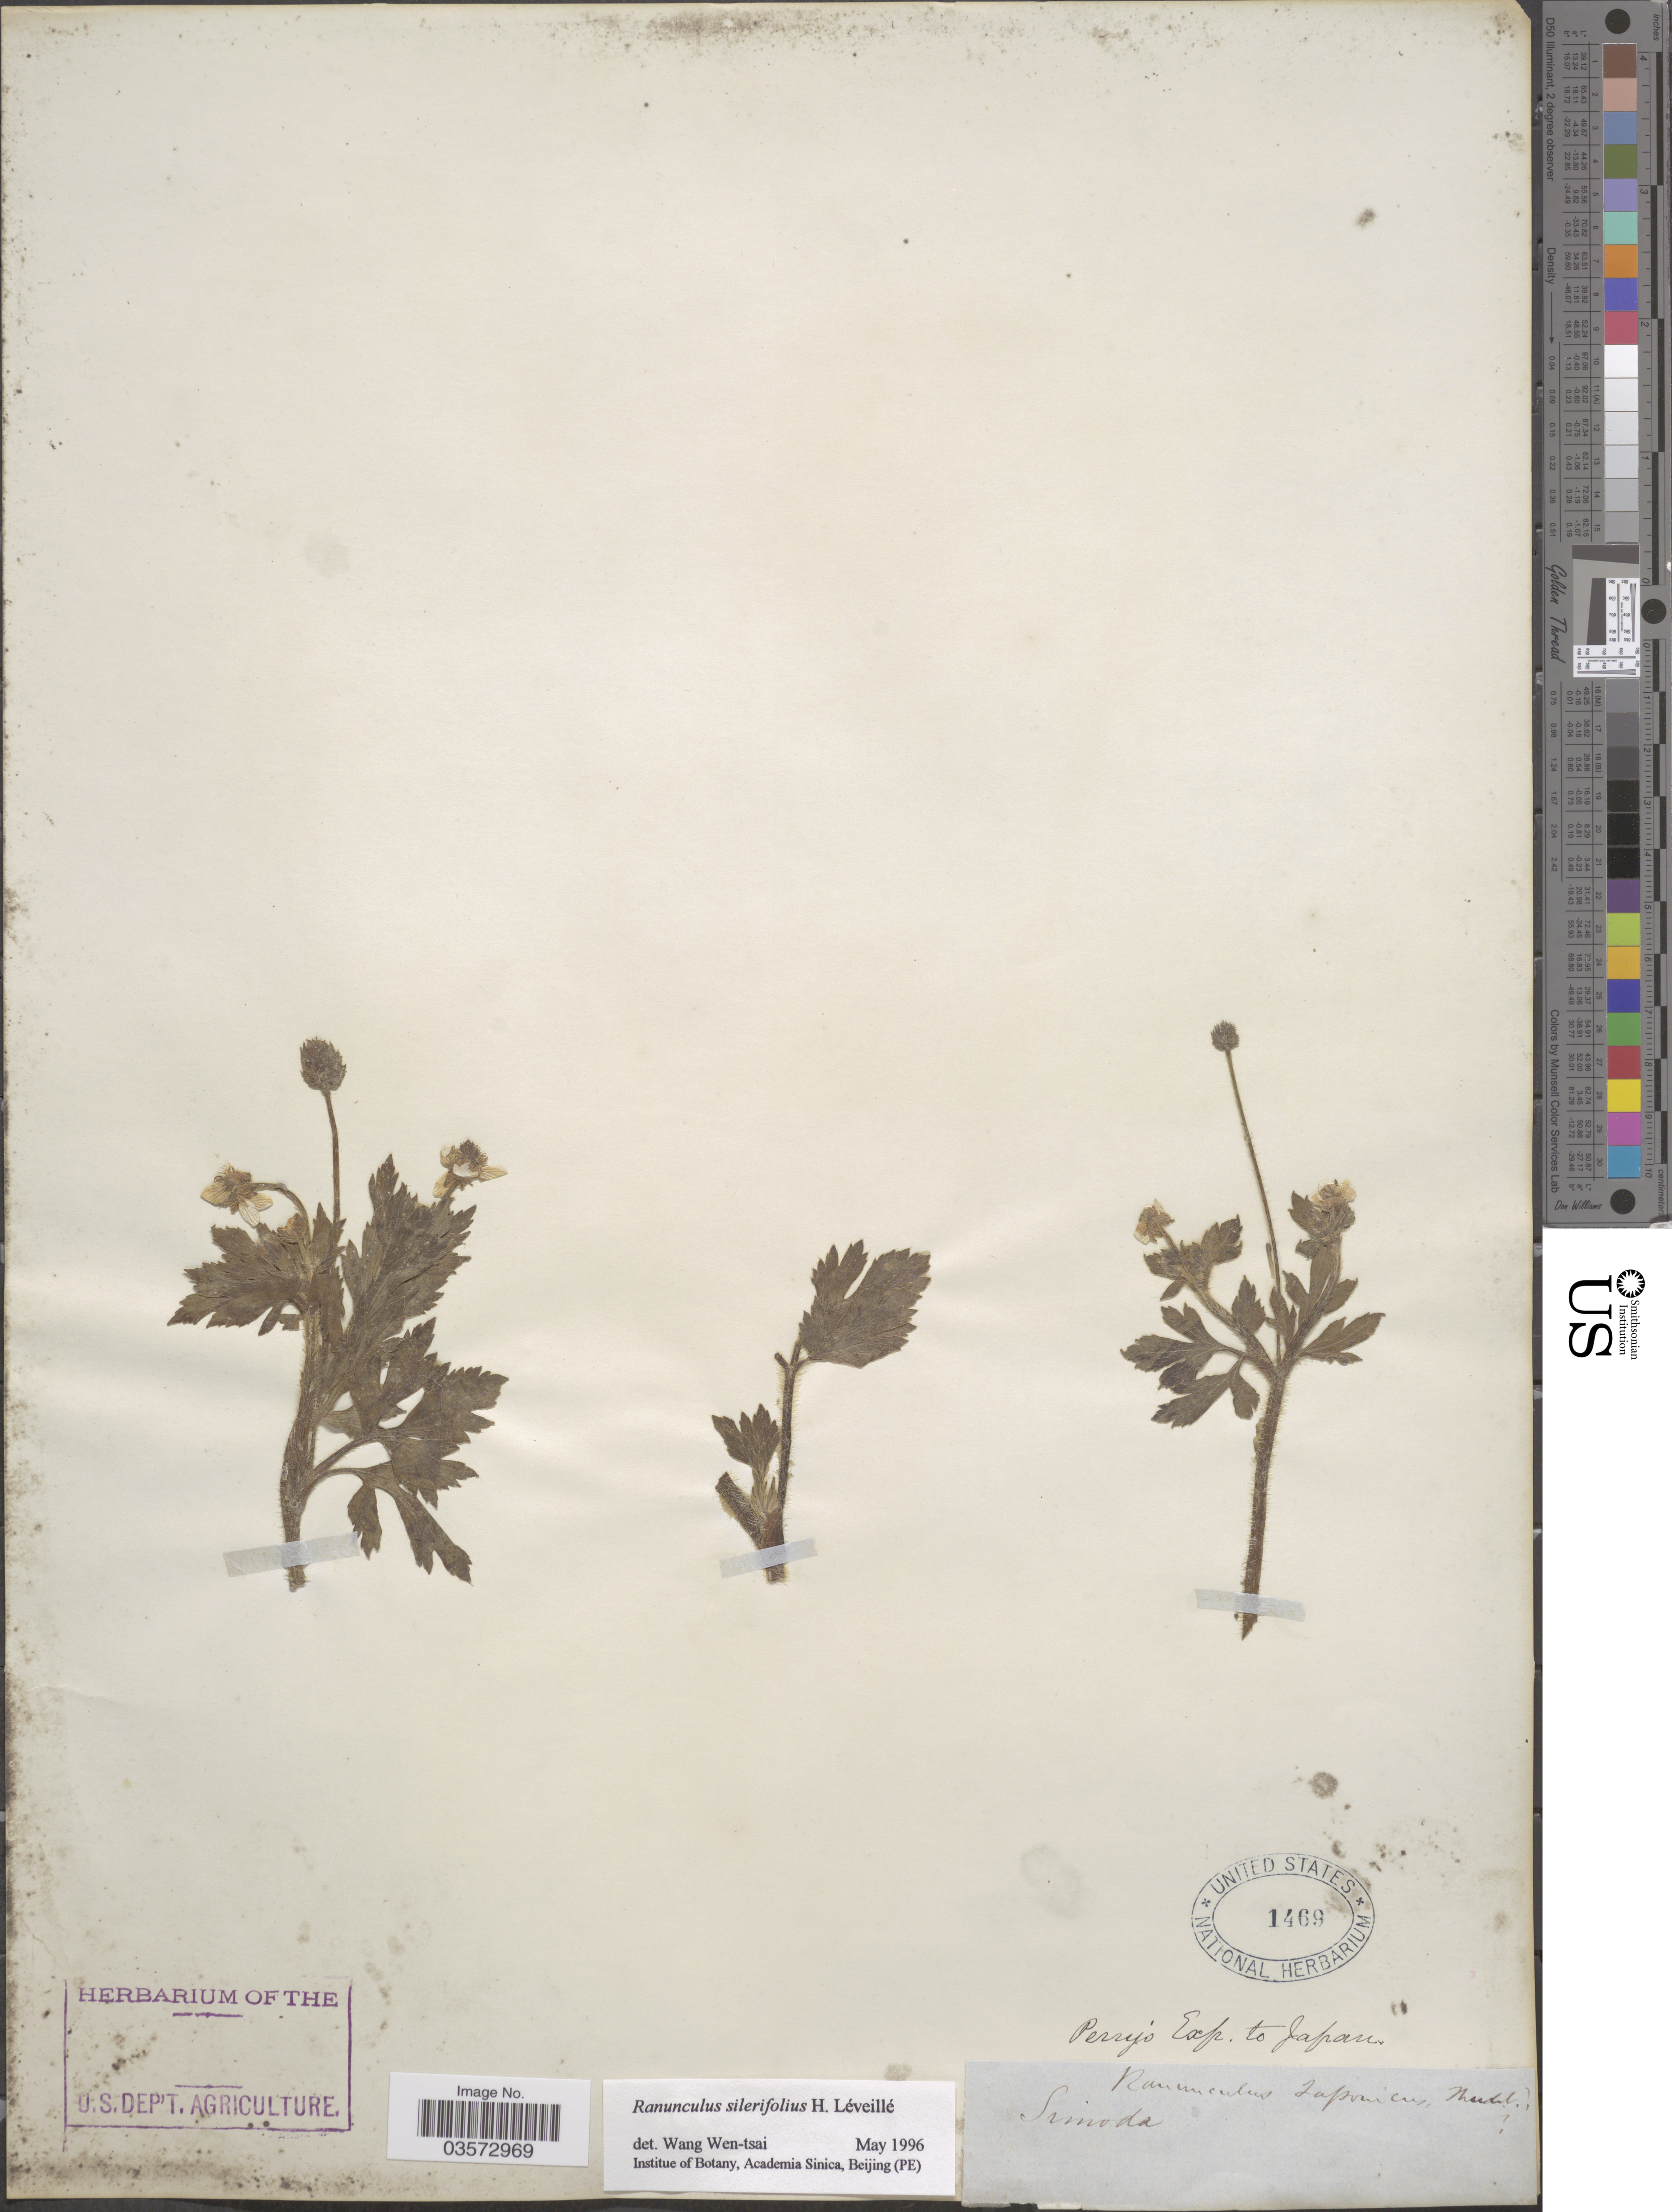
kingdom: Plantae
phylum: Tracheophyta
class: Magnoliopsida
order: Ranunculales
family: Ranunculaceae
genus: Ranunculus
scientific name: Ranunculus silerifolius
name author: H. Lév.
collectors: -- Perry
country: Japan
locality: Simoda.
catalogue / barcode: US 1469